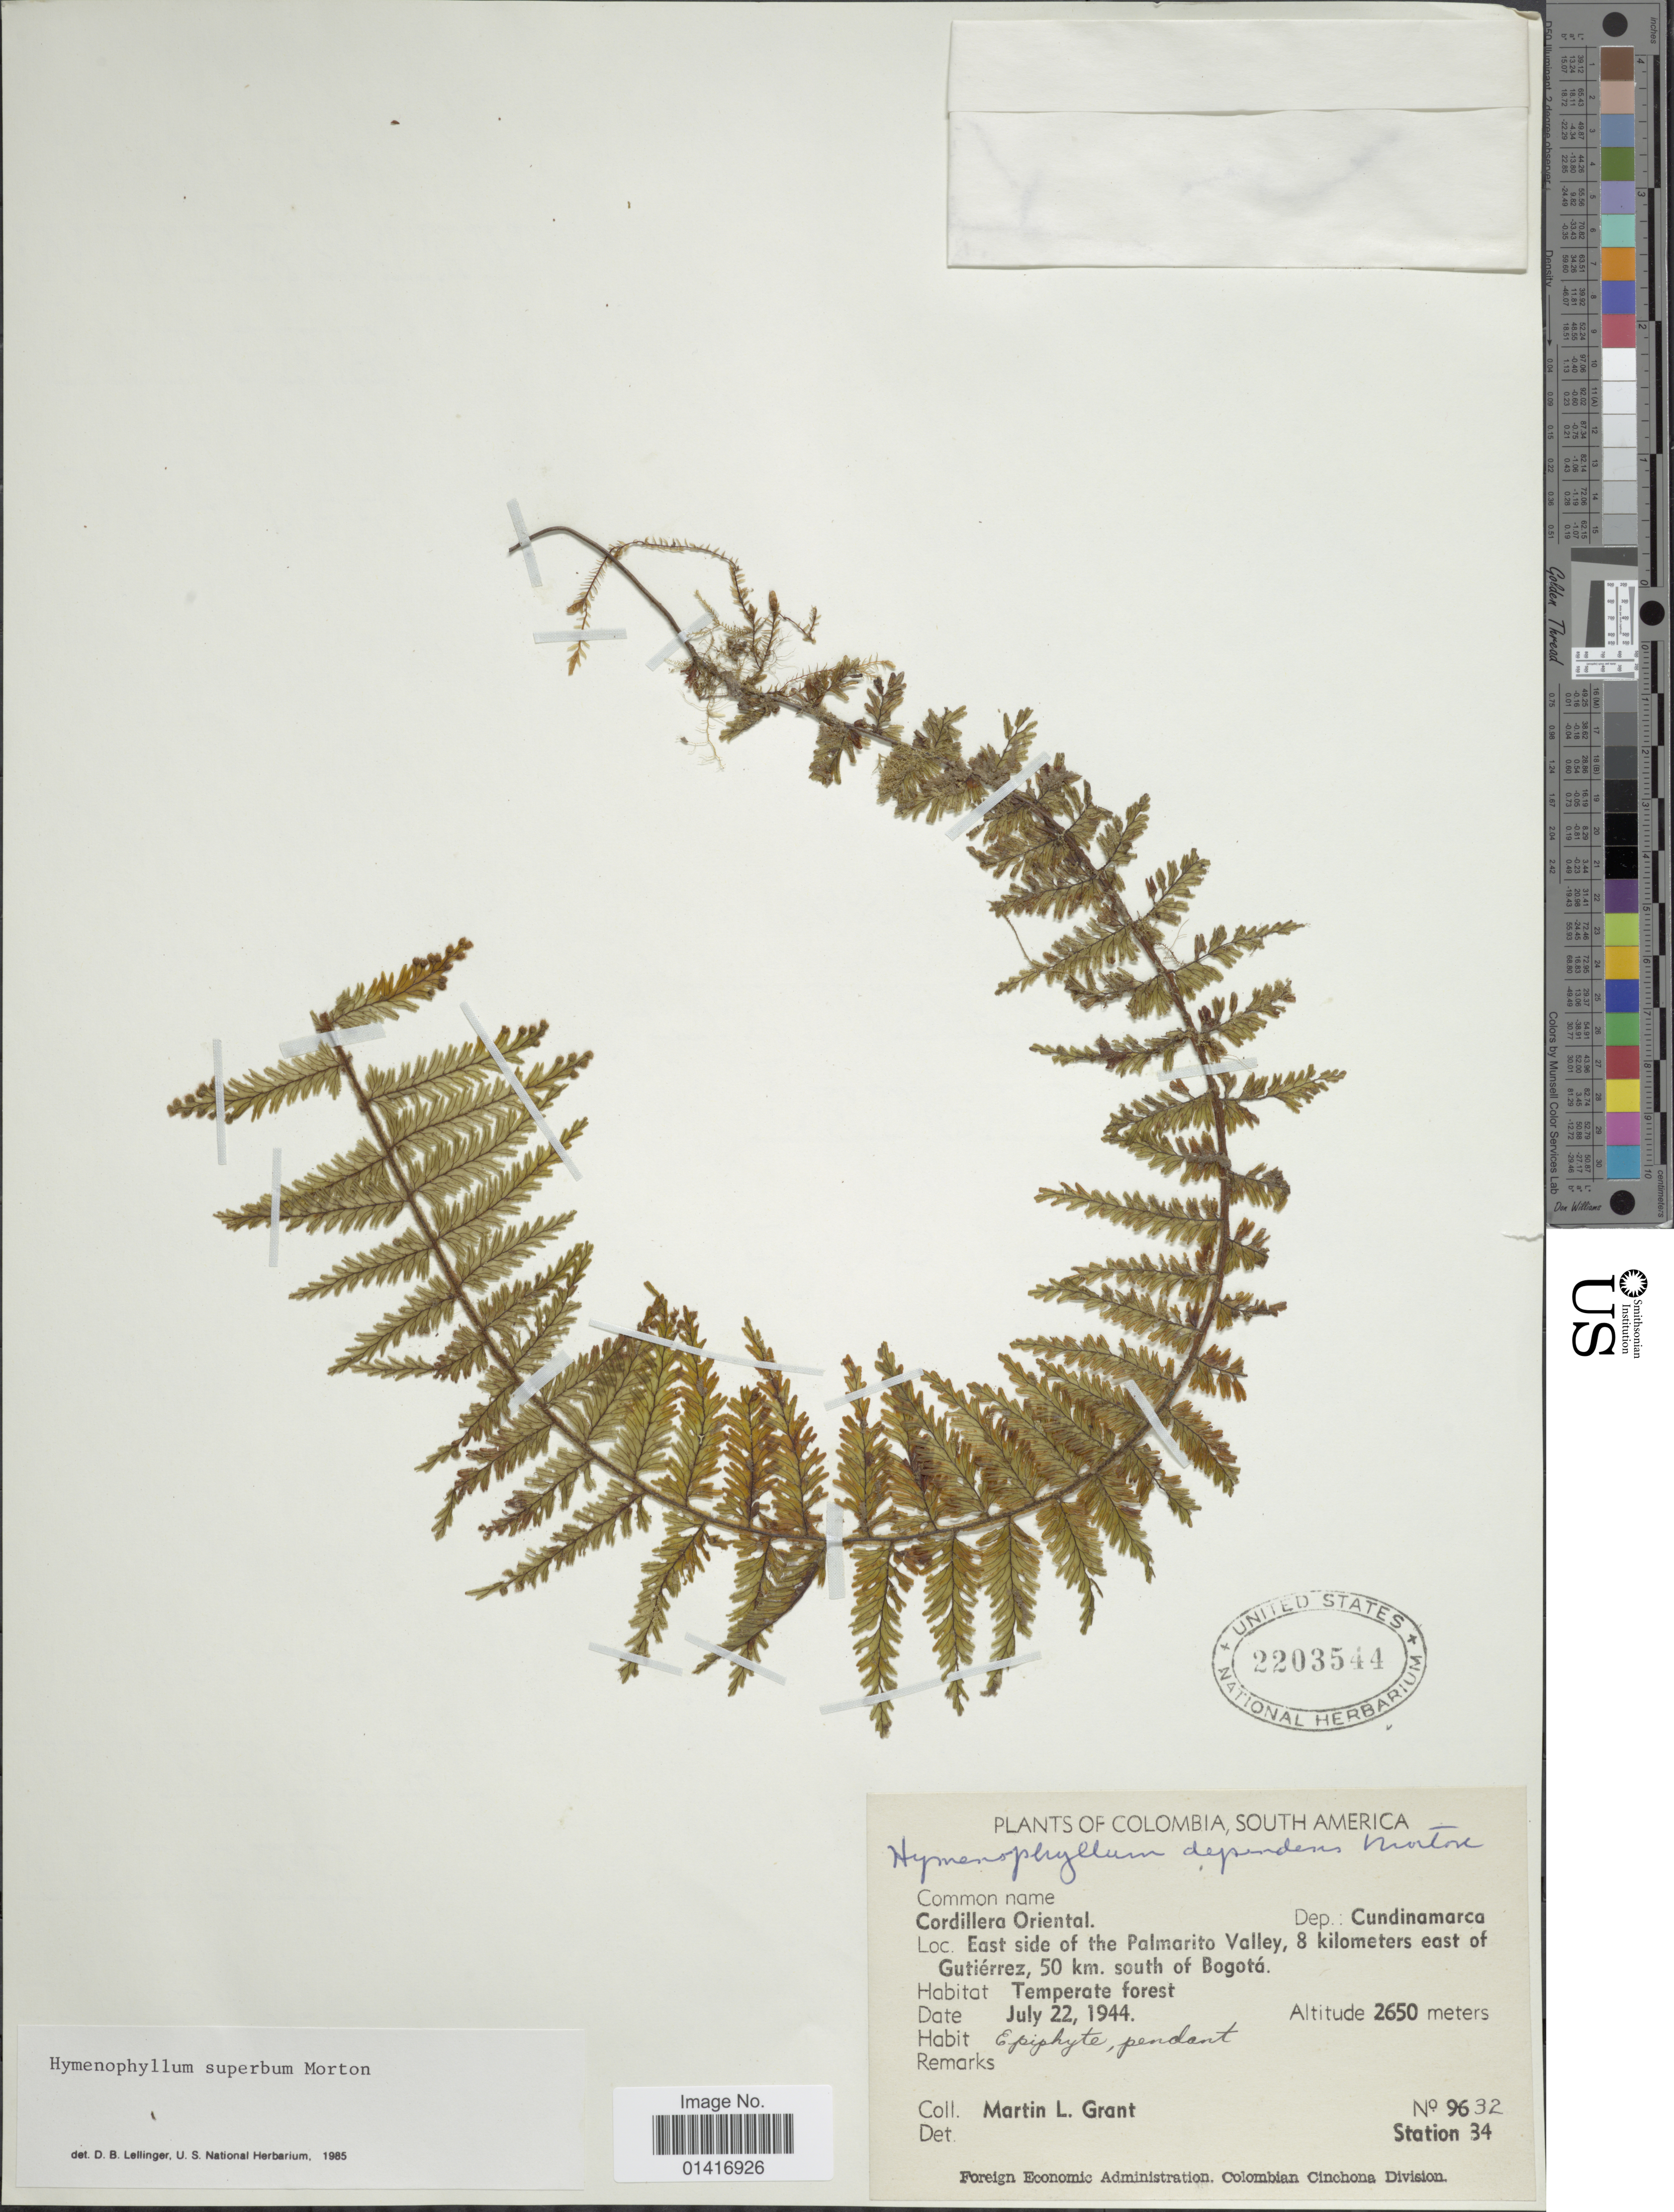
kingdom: Plantae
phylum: Tracheophyta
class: Polypodiopsida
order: Hymenophyllales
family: Hymenophyllaceae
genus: Hymenophyllum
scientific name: Hymenophyllum superbum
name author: C.V. Morton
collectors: M. L. Grant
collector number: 9632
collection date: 1944-07-22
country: Colombia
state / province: Cundinamarca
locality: Cordillera Oriental, East side of the Palmarito Valley, 8 kilometers east of Gutiérrez, 50km. south of Bogotá. Temperate forest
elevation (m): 2650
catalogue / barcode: US 2203544